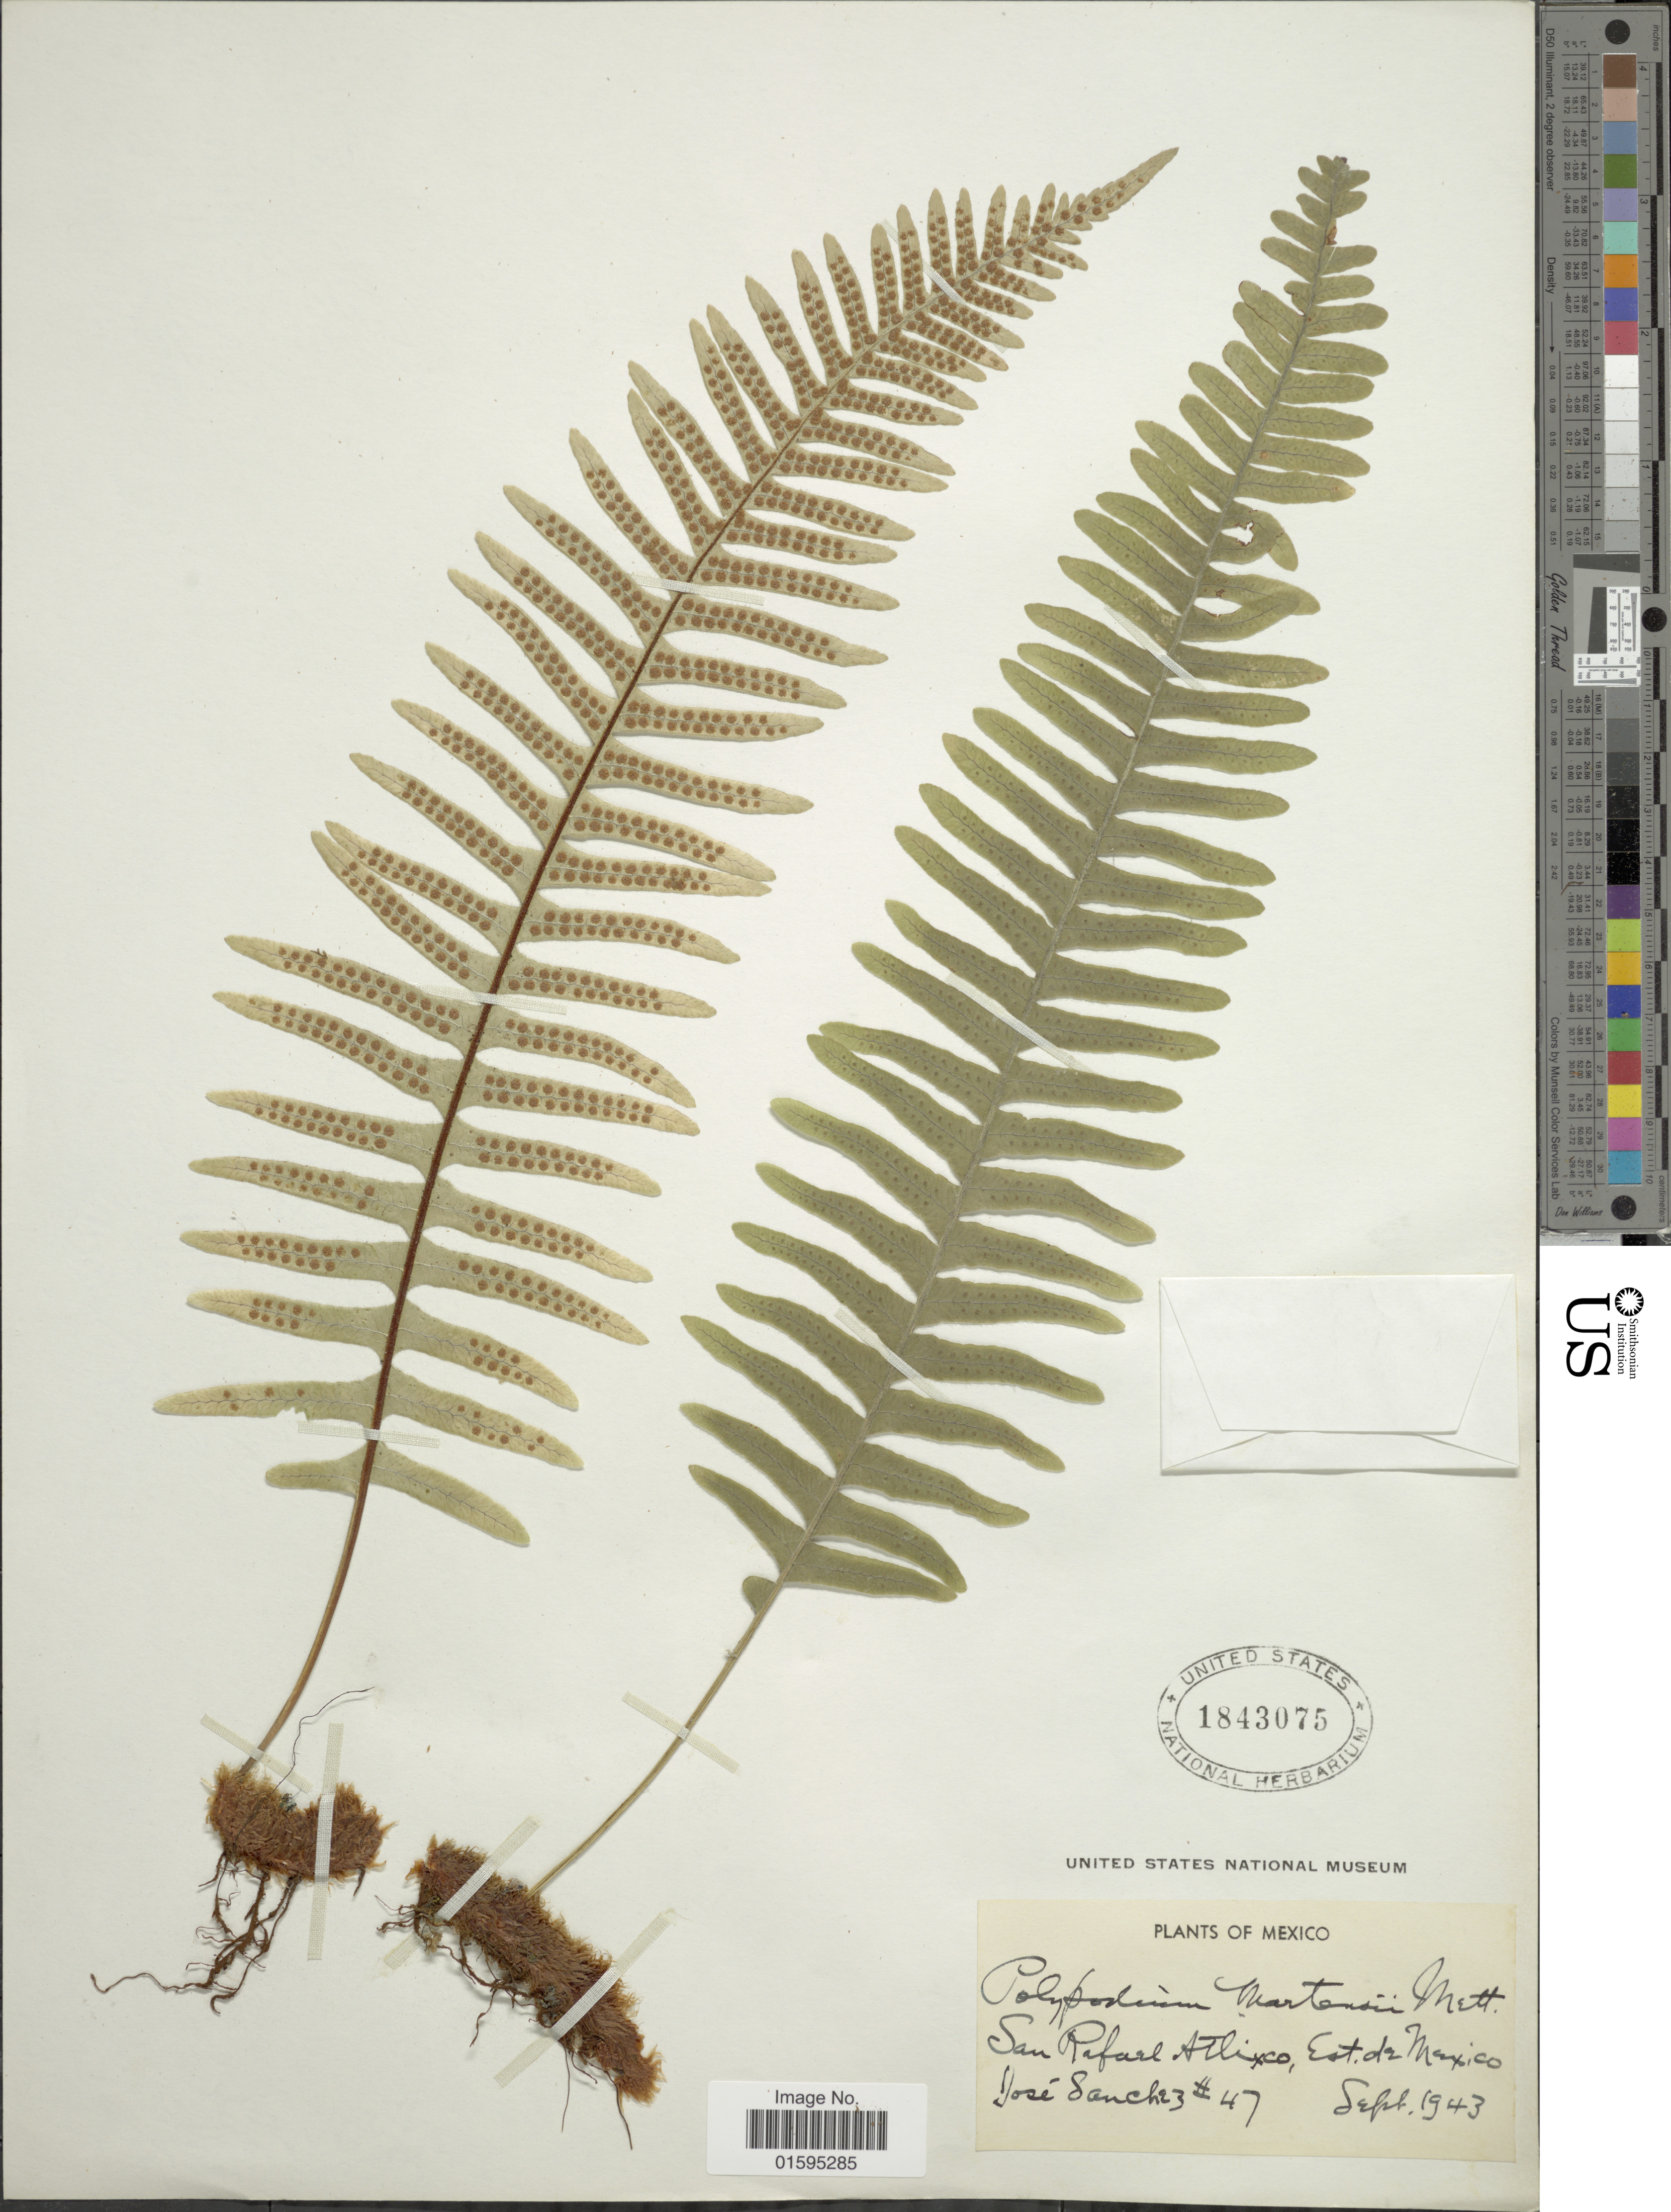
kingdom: Plantae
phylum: Tracheophyta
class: Polypodiopsida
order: Polypodiales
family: Polypodiaceae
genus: Polypodium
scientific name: Polypodium martensii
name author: Mett.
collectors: J. Sánchez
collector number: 47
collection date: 1943-09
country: Mexico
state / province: México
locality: San Rafael Atlixco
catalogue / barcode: US 1843075